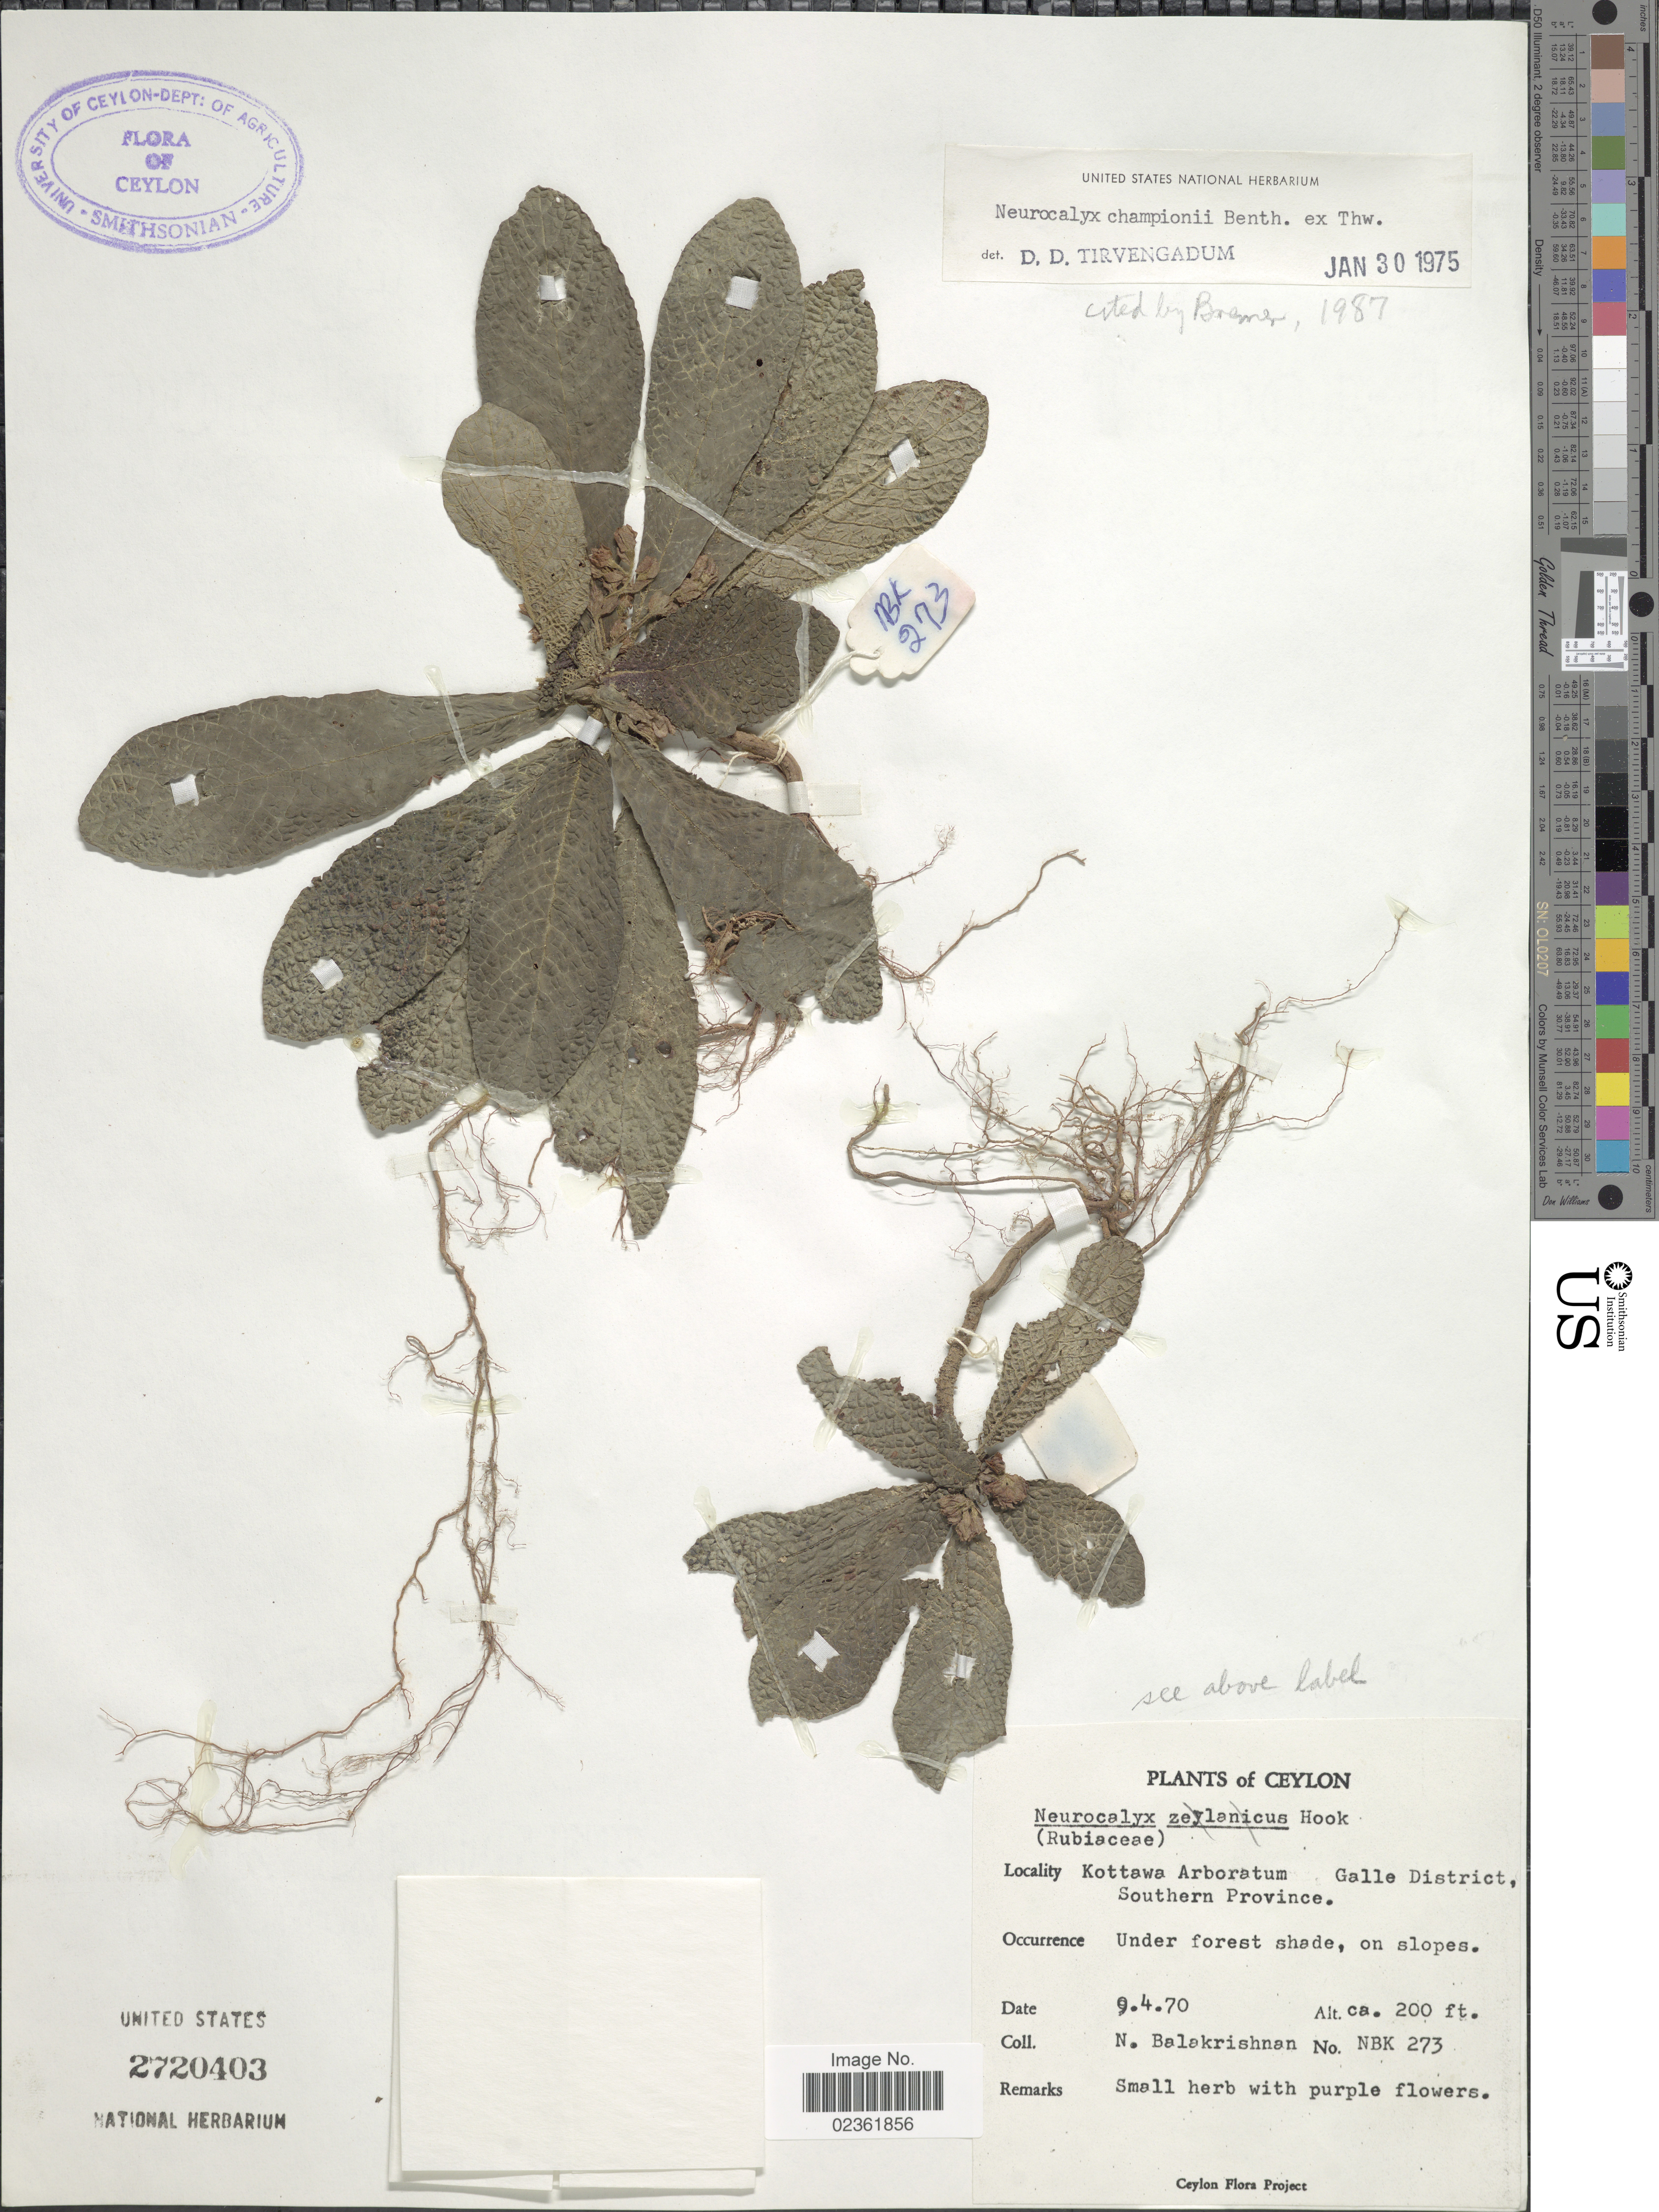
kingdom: Plantae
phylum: Tracheophyta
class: Magnoliopsida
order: Gentianales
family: Rubiaceae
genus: Neurocalyx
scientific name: Neurocalyx championii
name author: Benth. ex Thwaites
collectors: N. Balakrishnan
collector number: NBK 273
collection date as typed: Transcribed d/m/y: 9/4/70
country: Sri Lanka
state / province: Southern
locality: Ceylon, Kottawa Arboratum; Galle District.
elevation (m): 61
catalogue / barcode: US 2720403